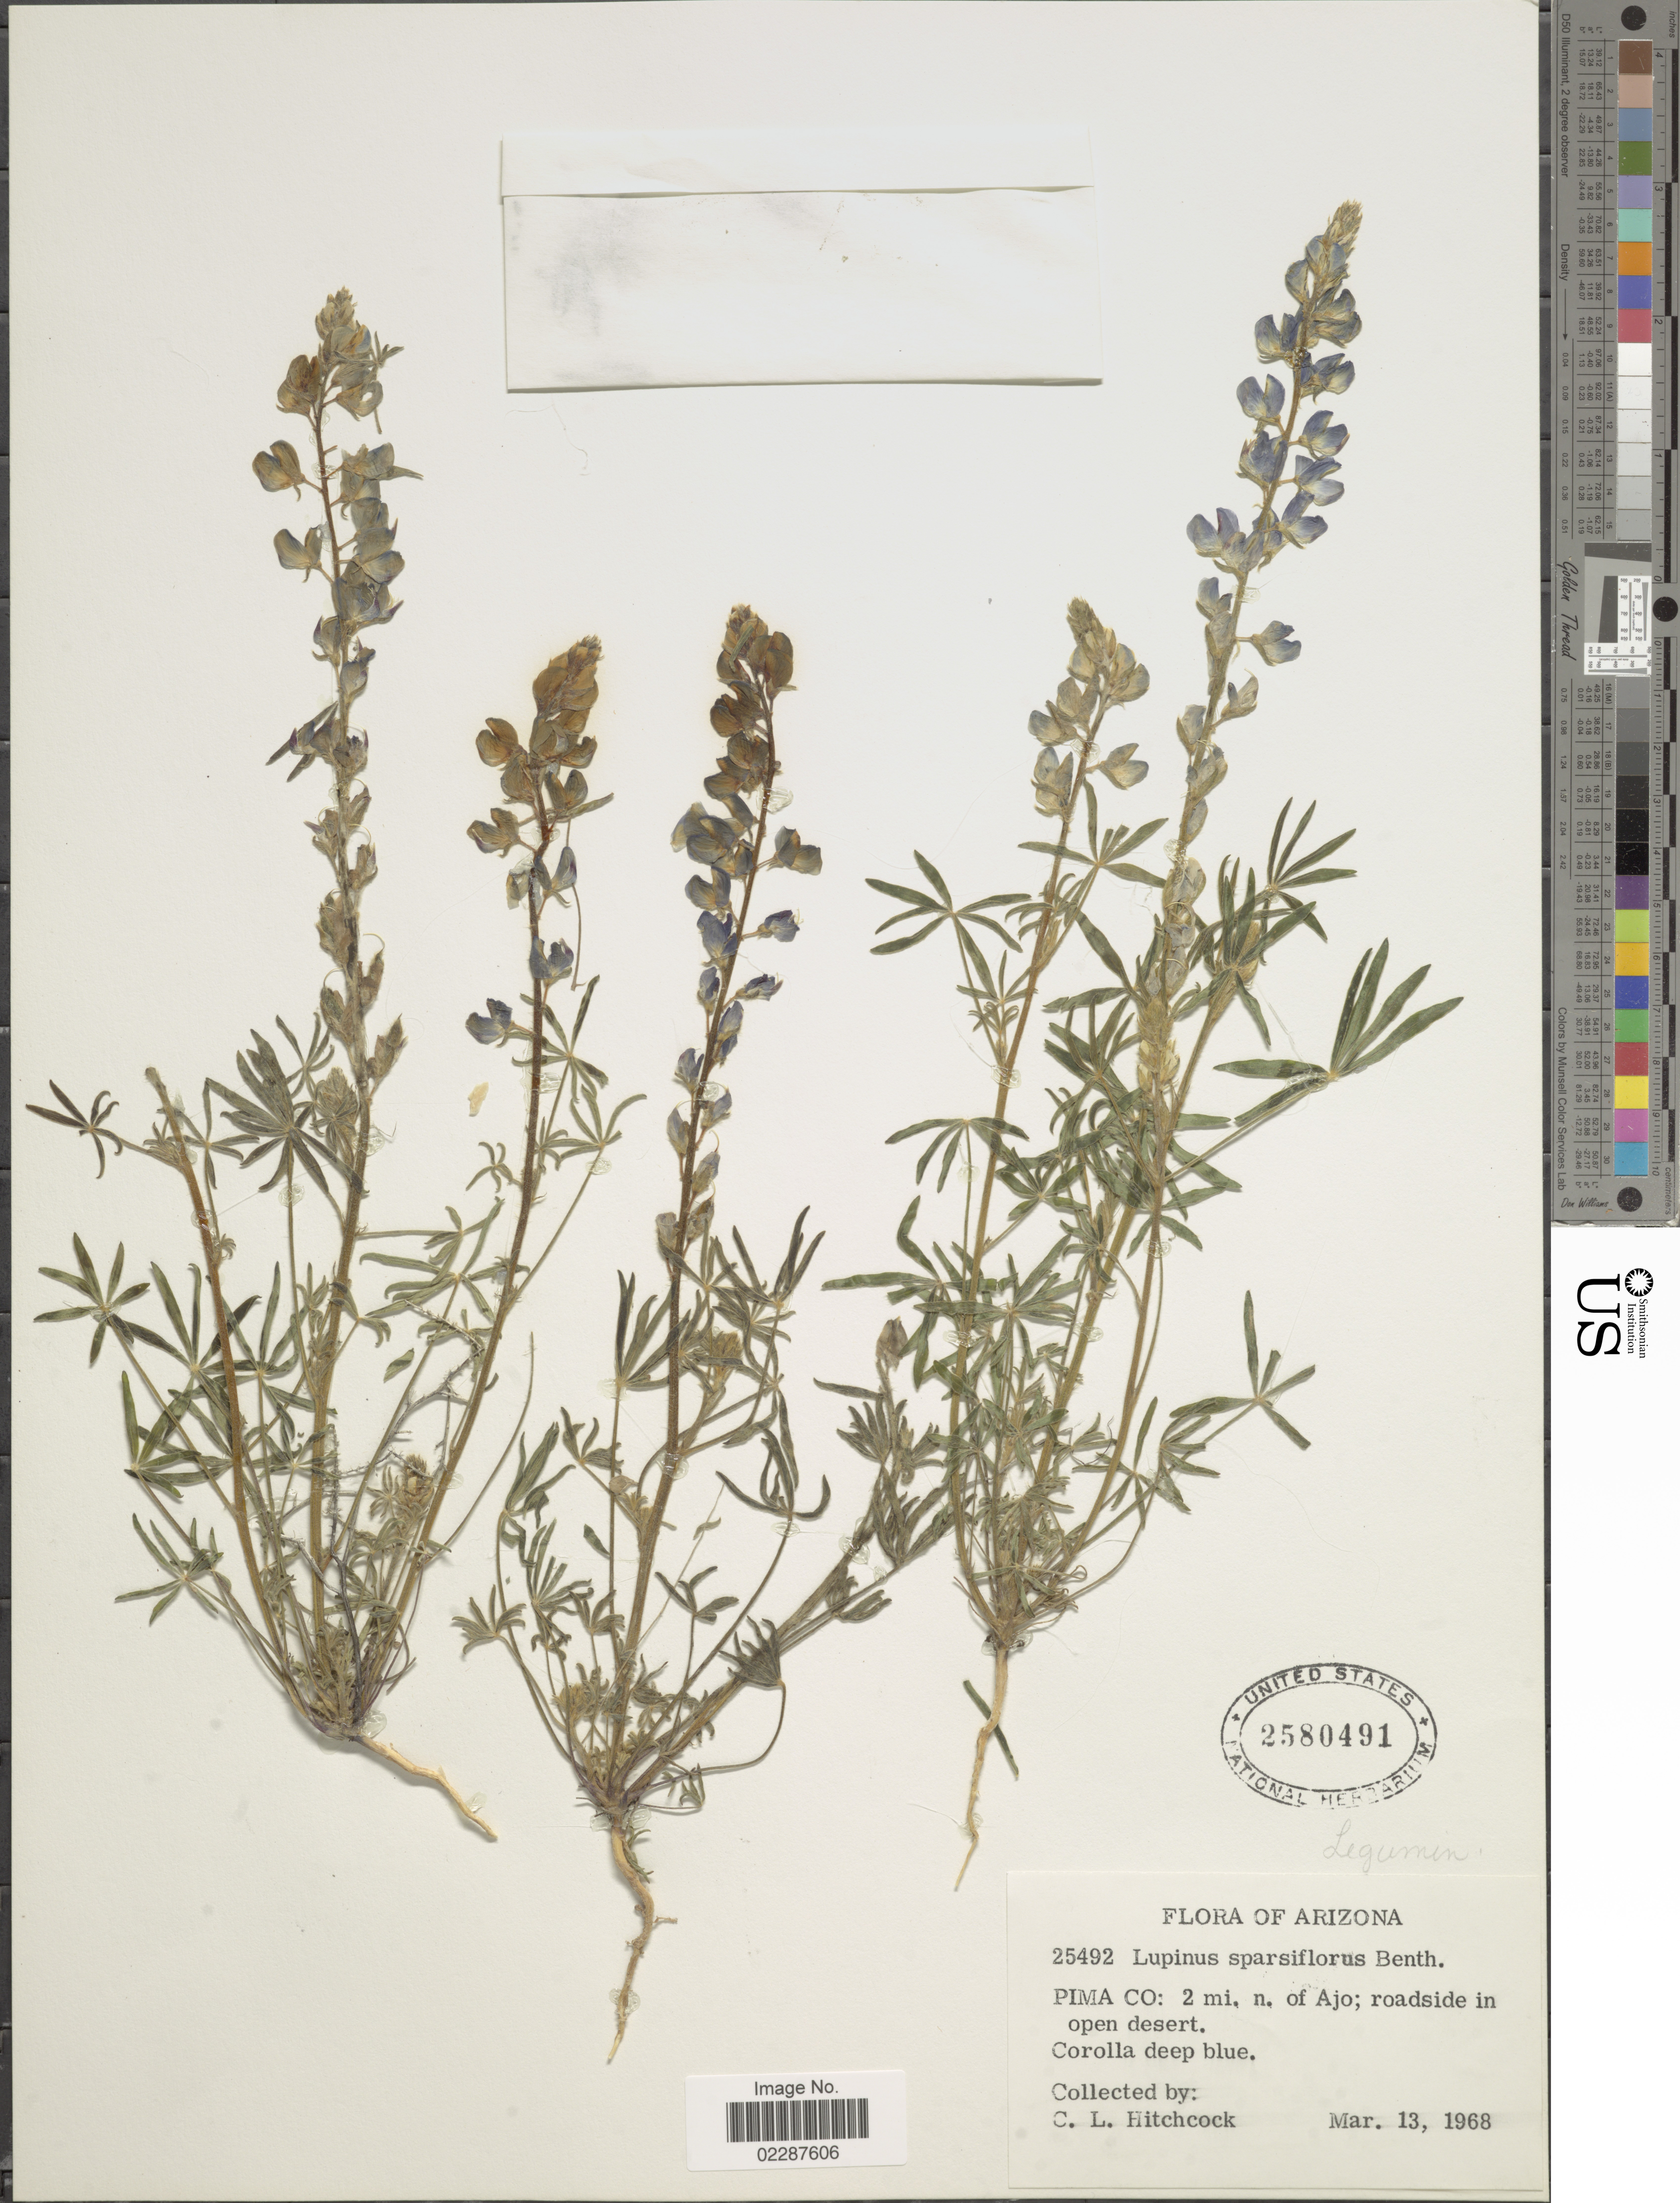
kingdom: Plantae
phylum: Tracheophyta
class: Magnoliopsida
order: Fabales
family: Fabaceae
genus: Lupinus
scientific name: Lupinus sparsiflorus subsp. sparsiflorus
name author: Benth.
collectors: C. L. Hitchcock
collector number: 25492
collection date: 1968-03-13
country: United States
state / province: Arizona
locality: Pima Co: 2 mi. n. of Ajo; roadside in open desert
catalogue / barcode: US 2580491